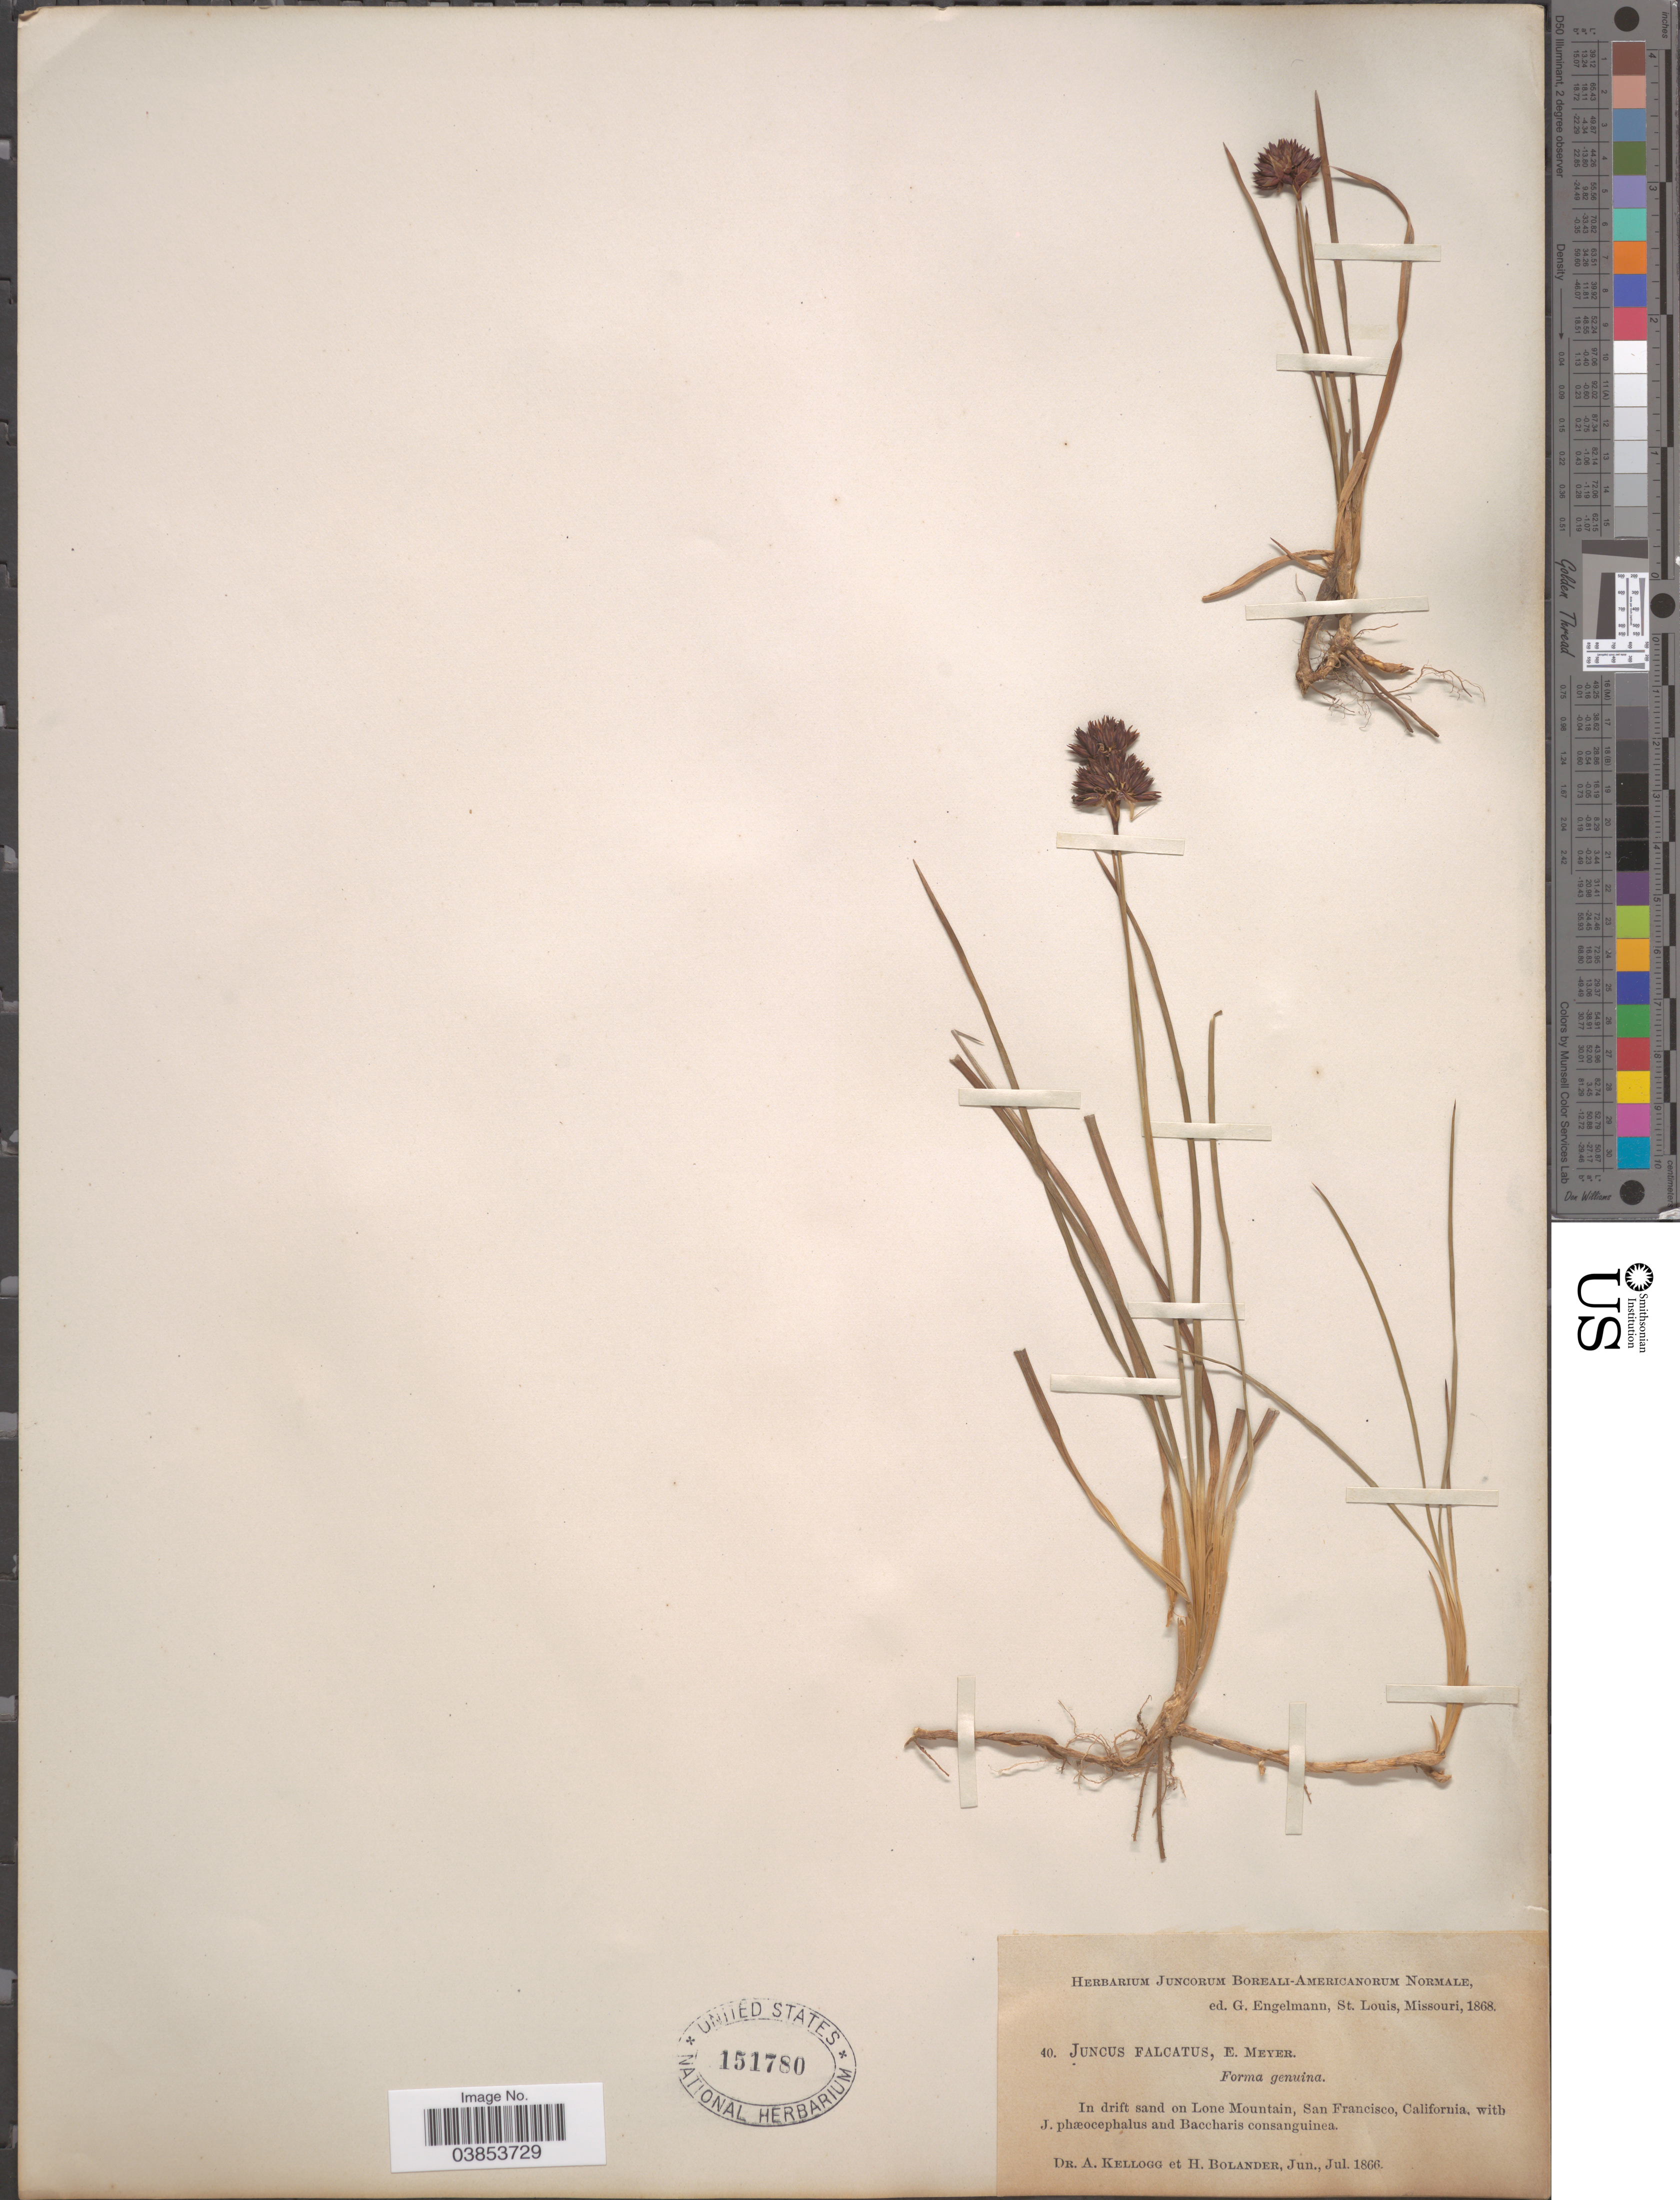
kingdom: Plantae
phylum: Tracheophyta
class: Liliopsida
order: Poales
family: Juncaceae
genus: Juncus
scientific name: Juncus falcatus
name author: E. Mey.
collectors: A. Kellogg & H. Bolander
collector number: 40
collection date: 1866-06/1866-07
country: United States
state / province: California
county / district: San Francisco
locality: In drift sand on Lone Mountain, San Francisco.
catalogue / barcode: US 151780